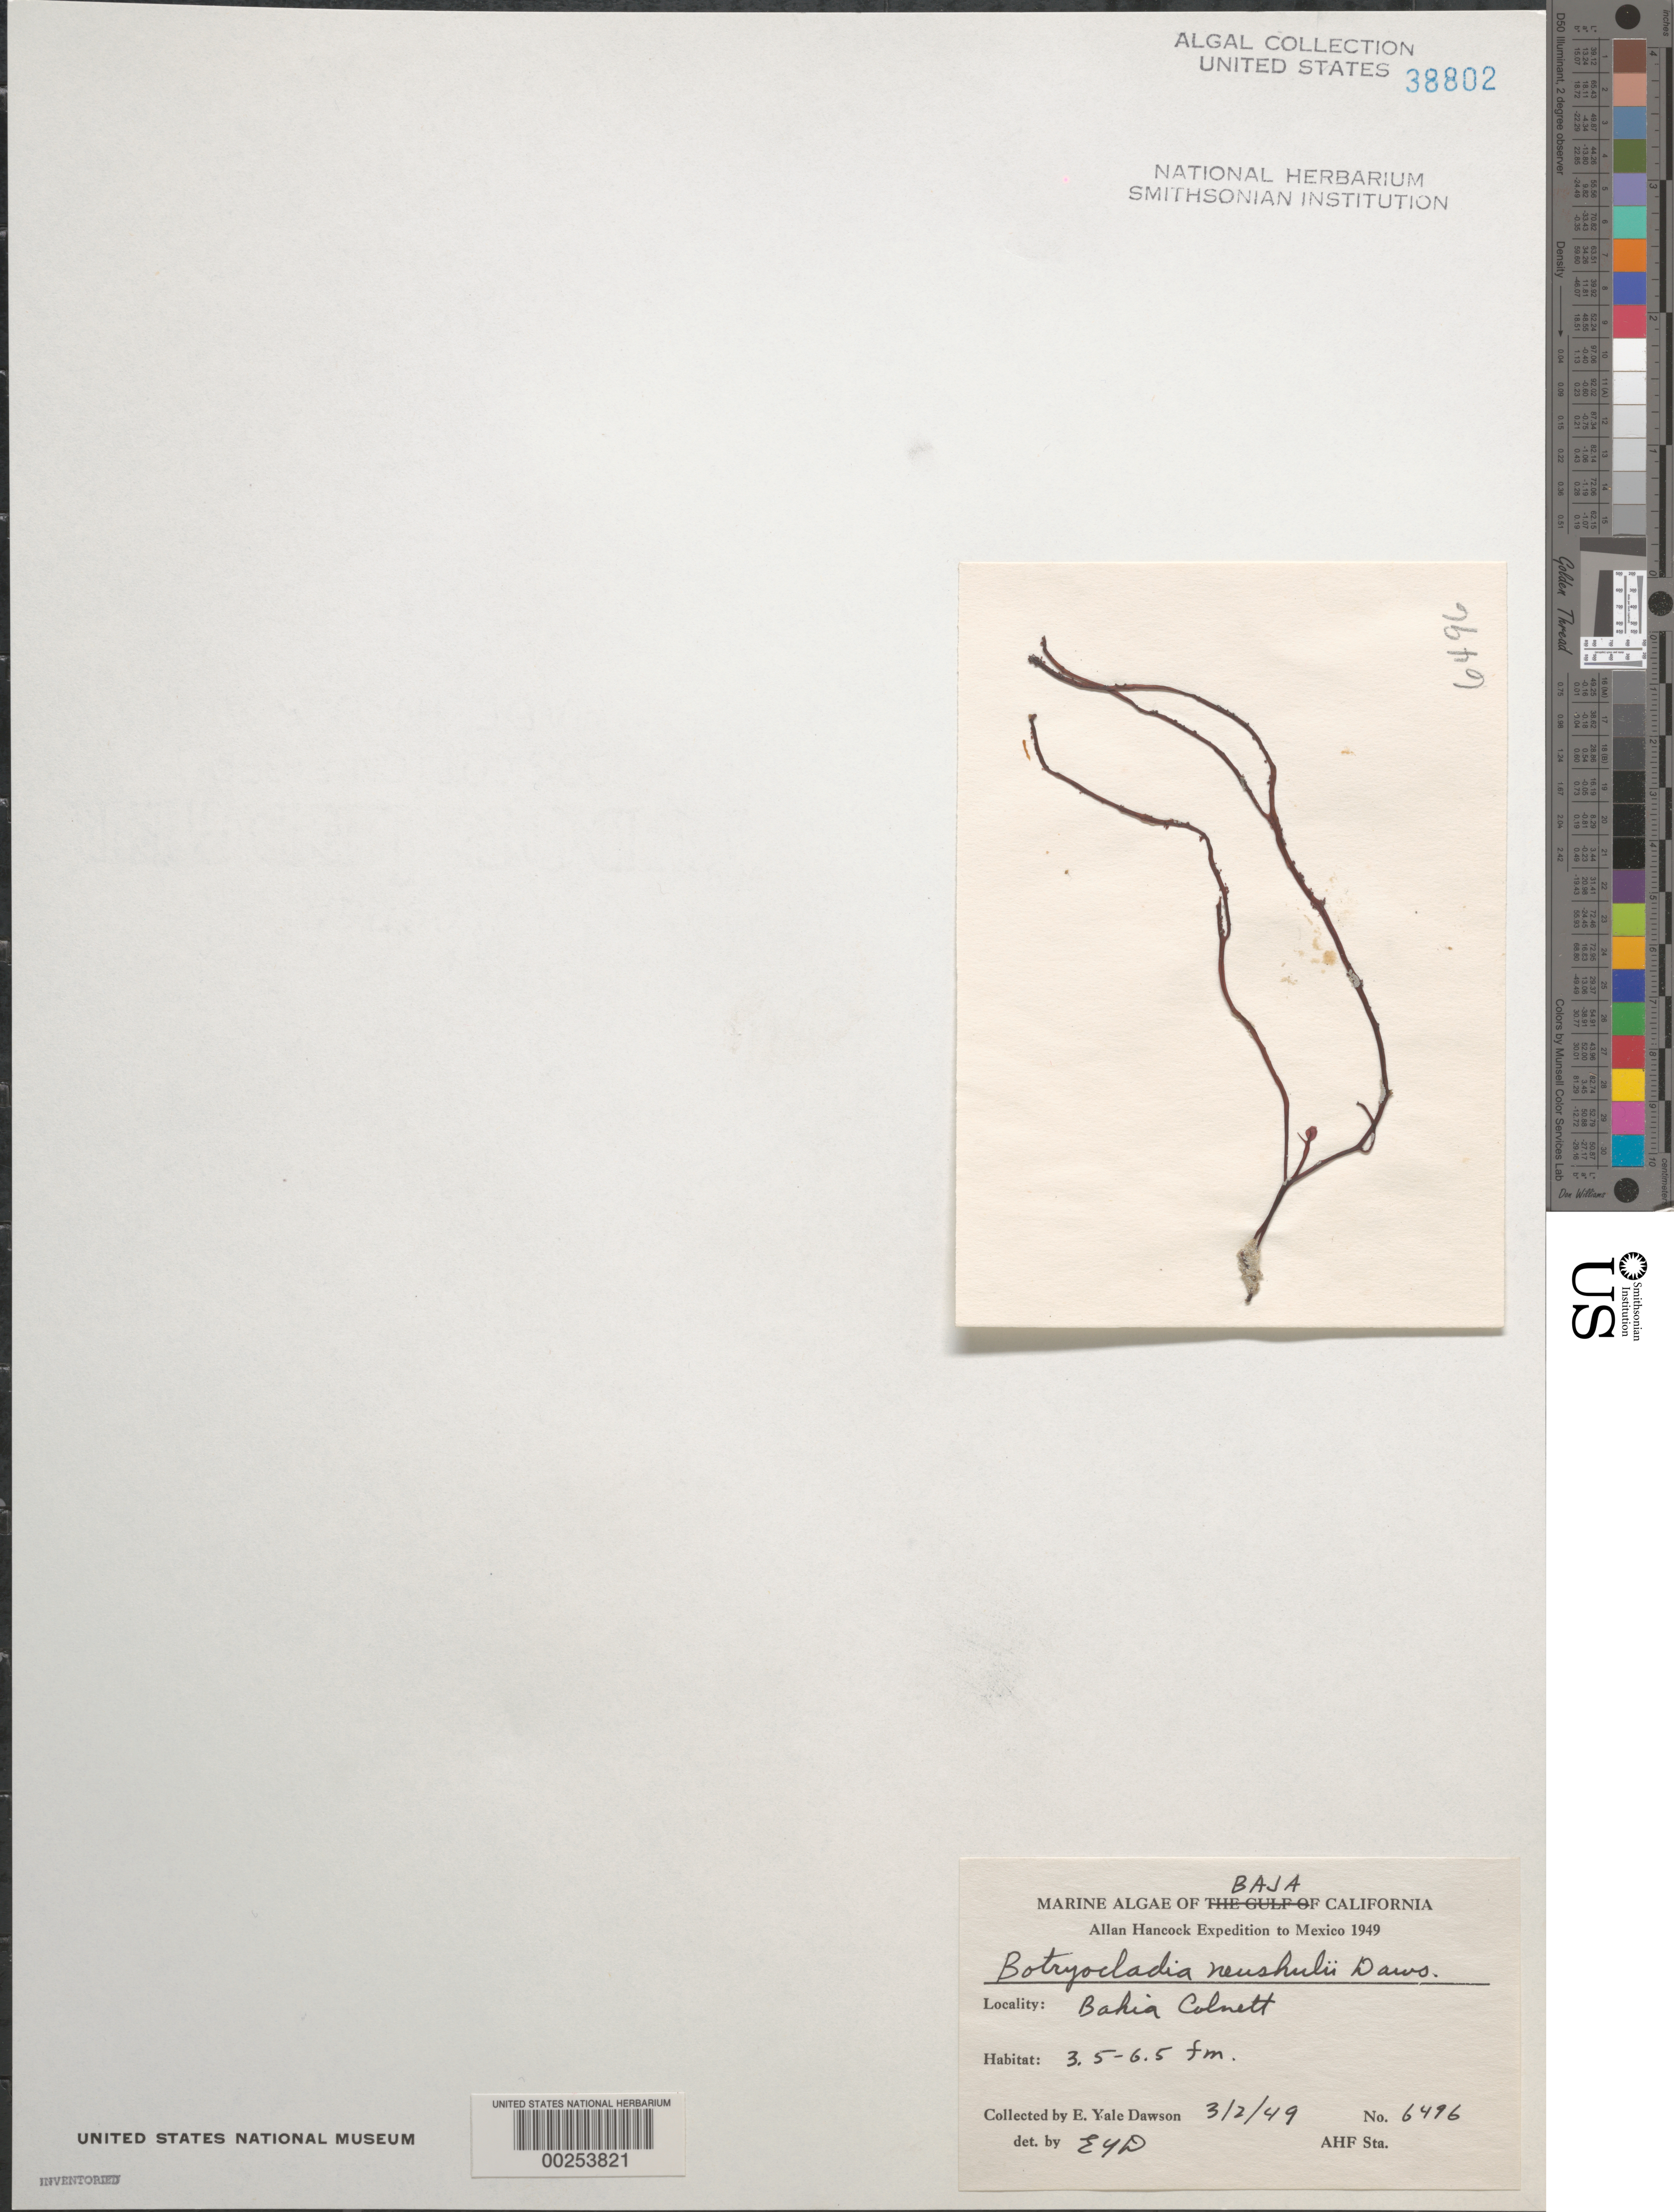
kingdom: Plantae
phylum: Rhodophyta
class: Florideophyceae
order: Rhodymeniales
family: Rhodymeniaceae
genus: Botryocladia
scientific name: Botryocladia neushulii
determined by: Dawson, E. Y.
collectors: E. Y. Dawson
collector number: EYD 6469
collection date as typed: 02 Mar 1949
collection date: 1949-03-02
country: Mexico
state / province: Baja California Norte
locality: Bahia Colnett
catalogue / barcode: US 38802